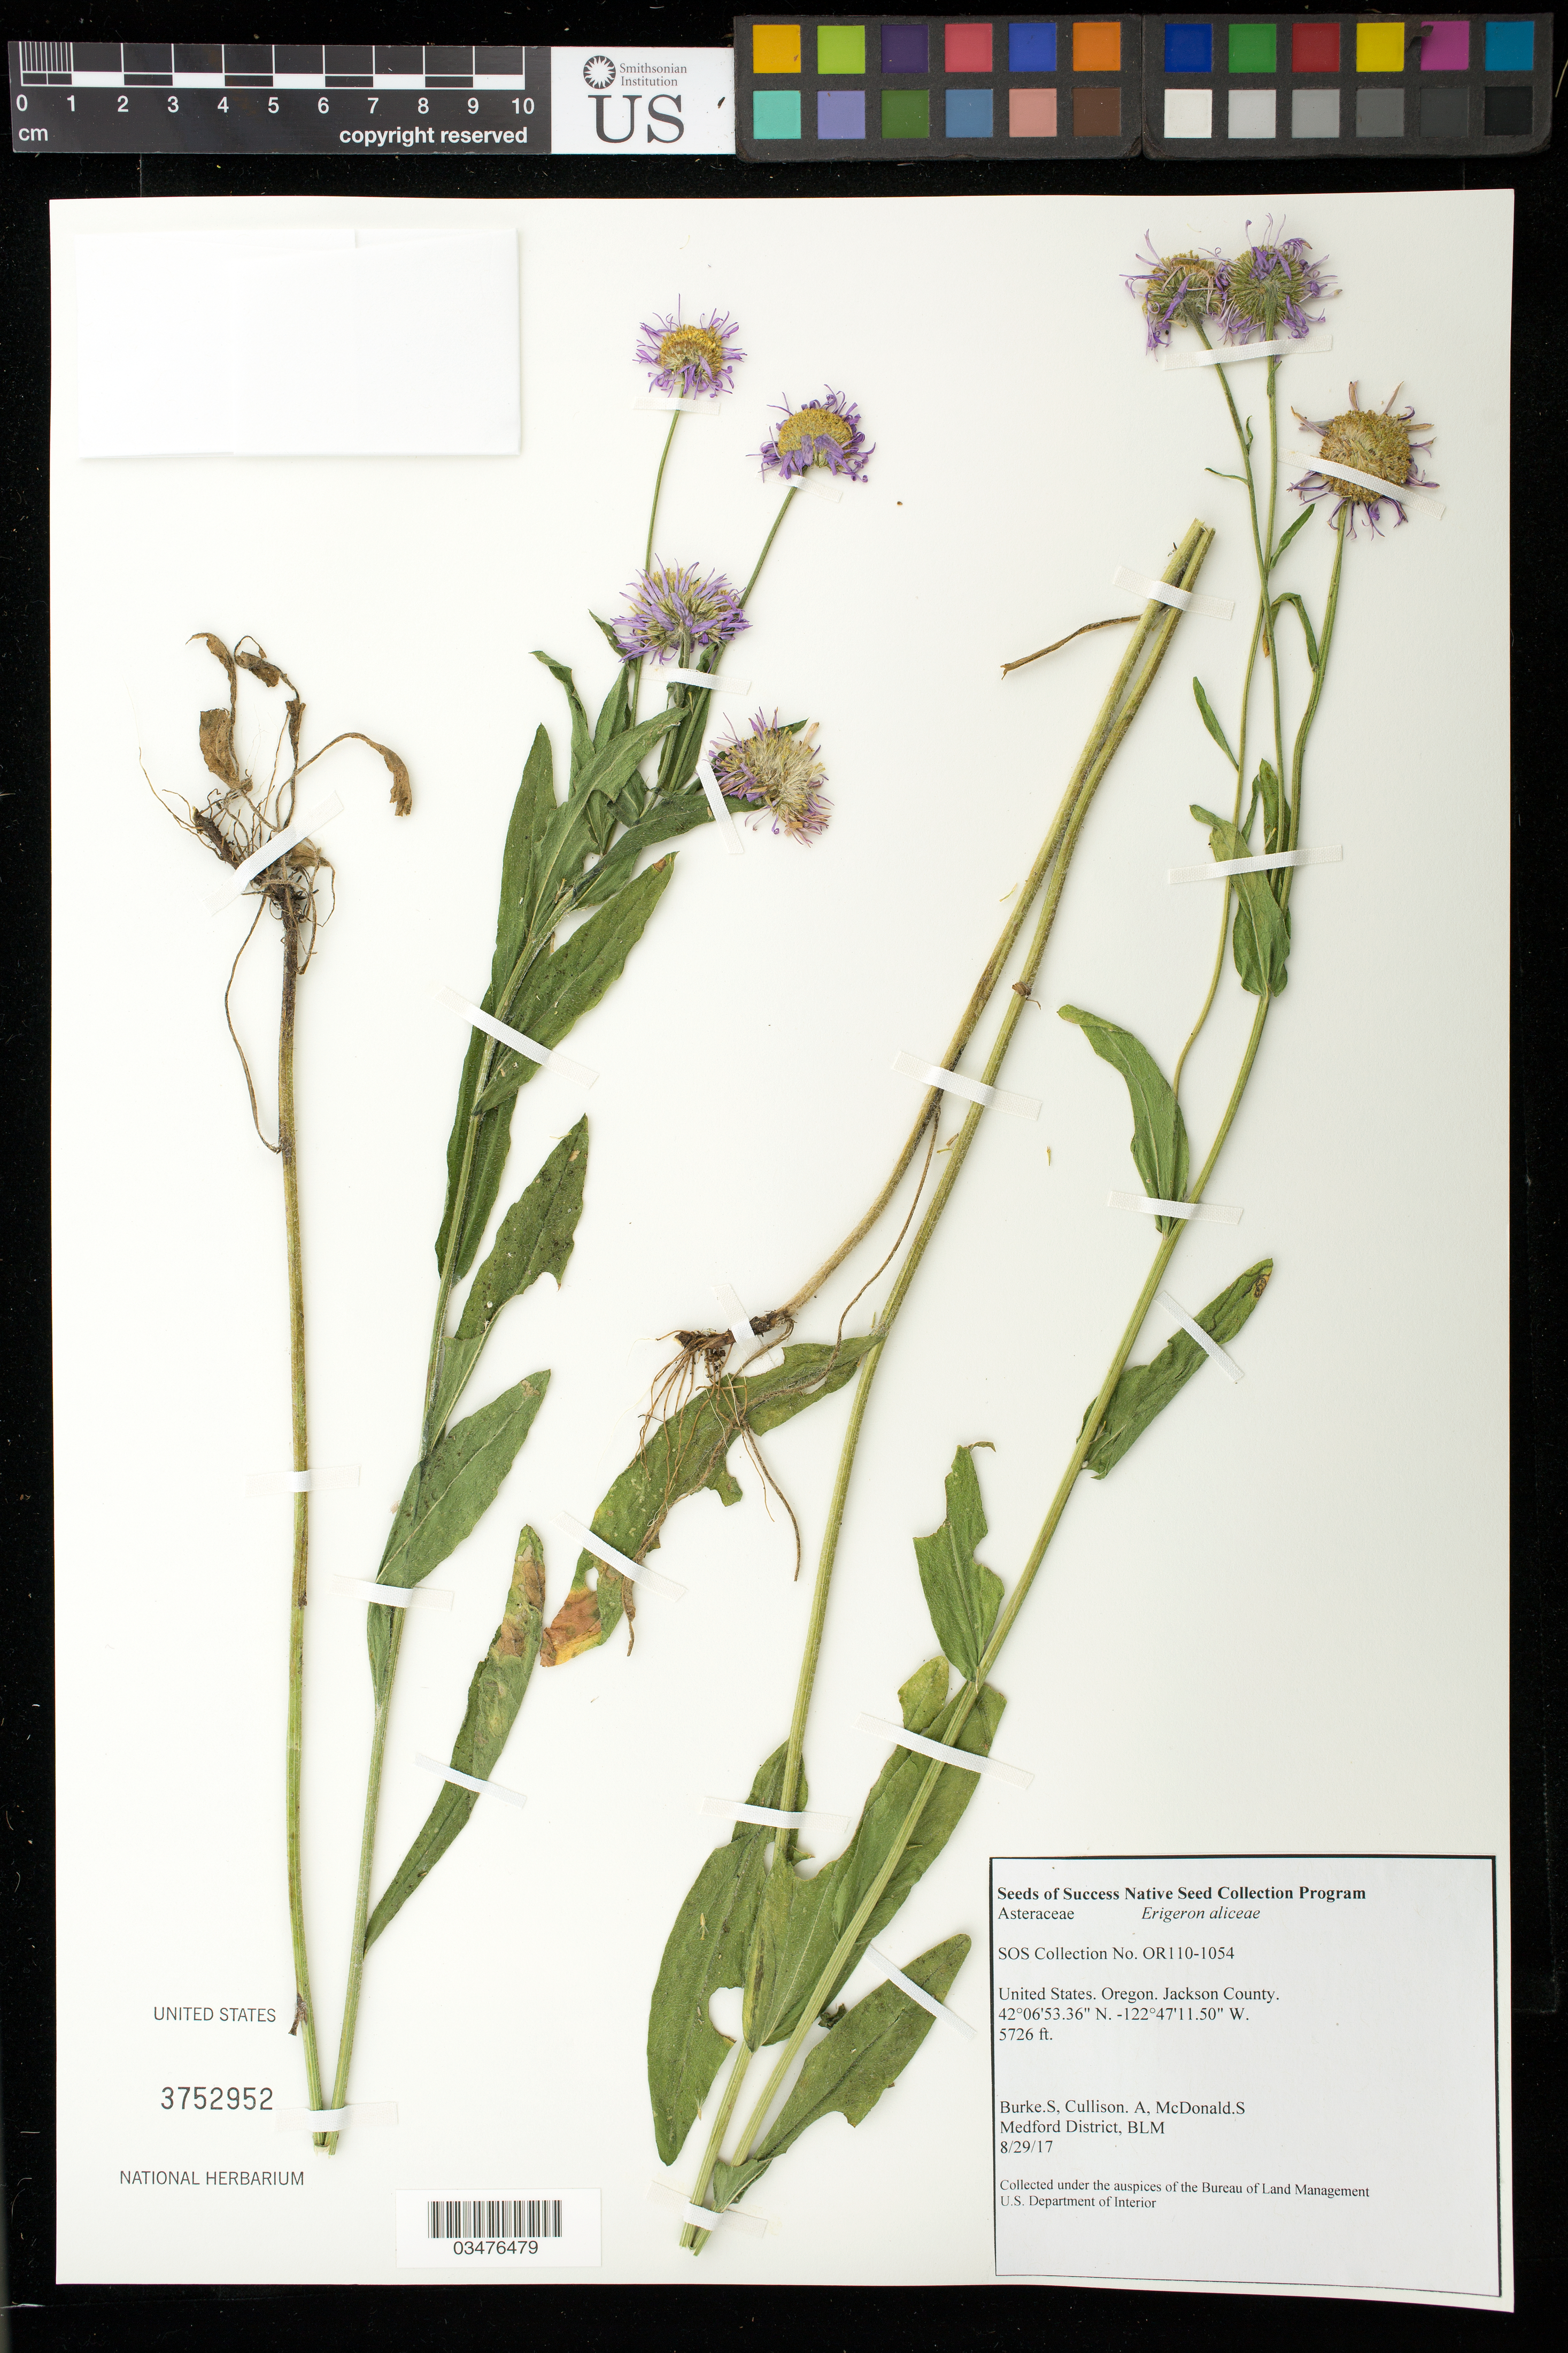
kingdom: Plantae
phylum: Tracheophyta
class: Magnoliopsida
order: Asterales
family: Asteraceae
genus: Erigeron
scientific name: Erigeron aliceae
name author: Howell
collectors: S. Burke, A. Cullison & S. McDonald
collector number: OR110-1054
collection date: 2017-08-29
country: United States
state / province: Oregon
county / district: Jackson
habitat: Montane Meadow Wetland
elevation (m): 1745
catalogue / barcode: US 3752952